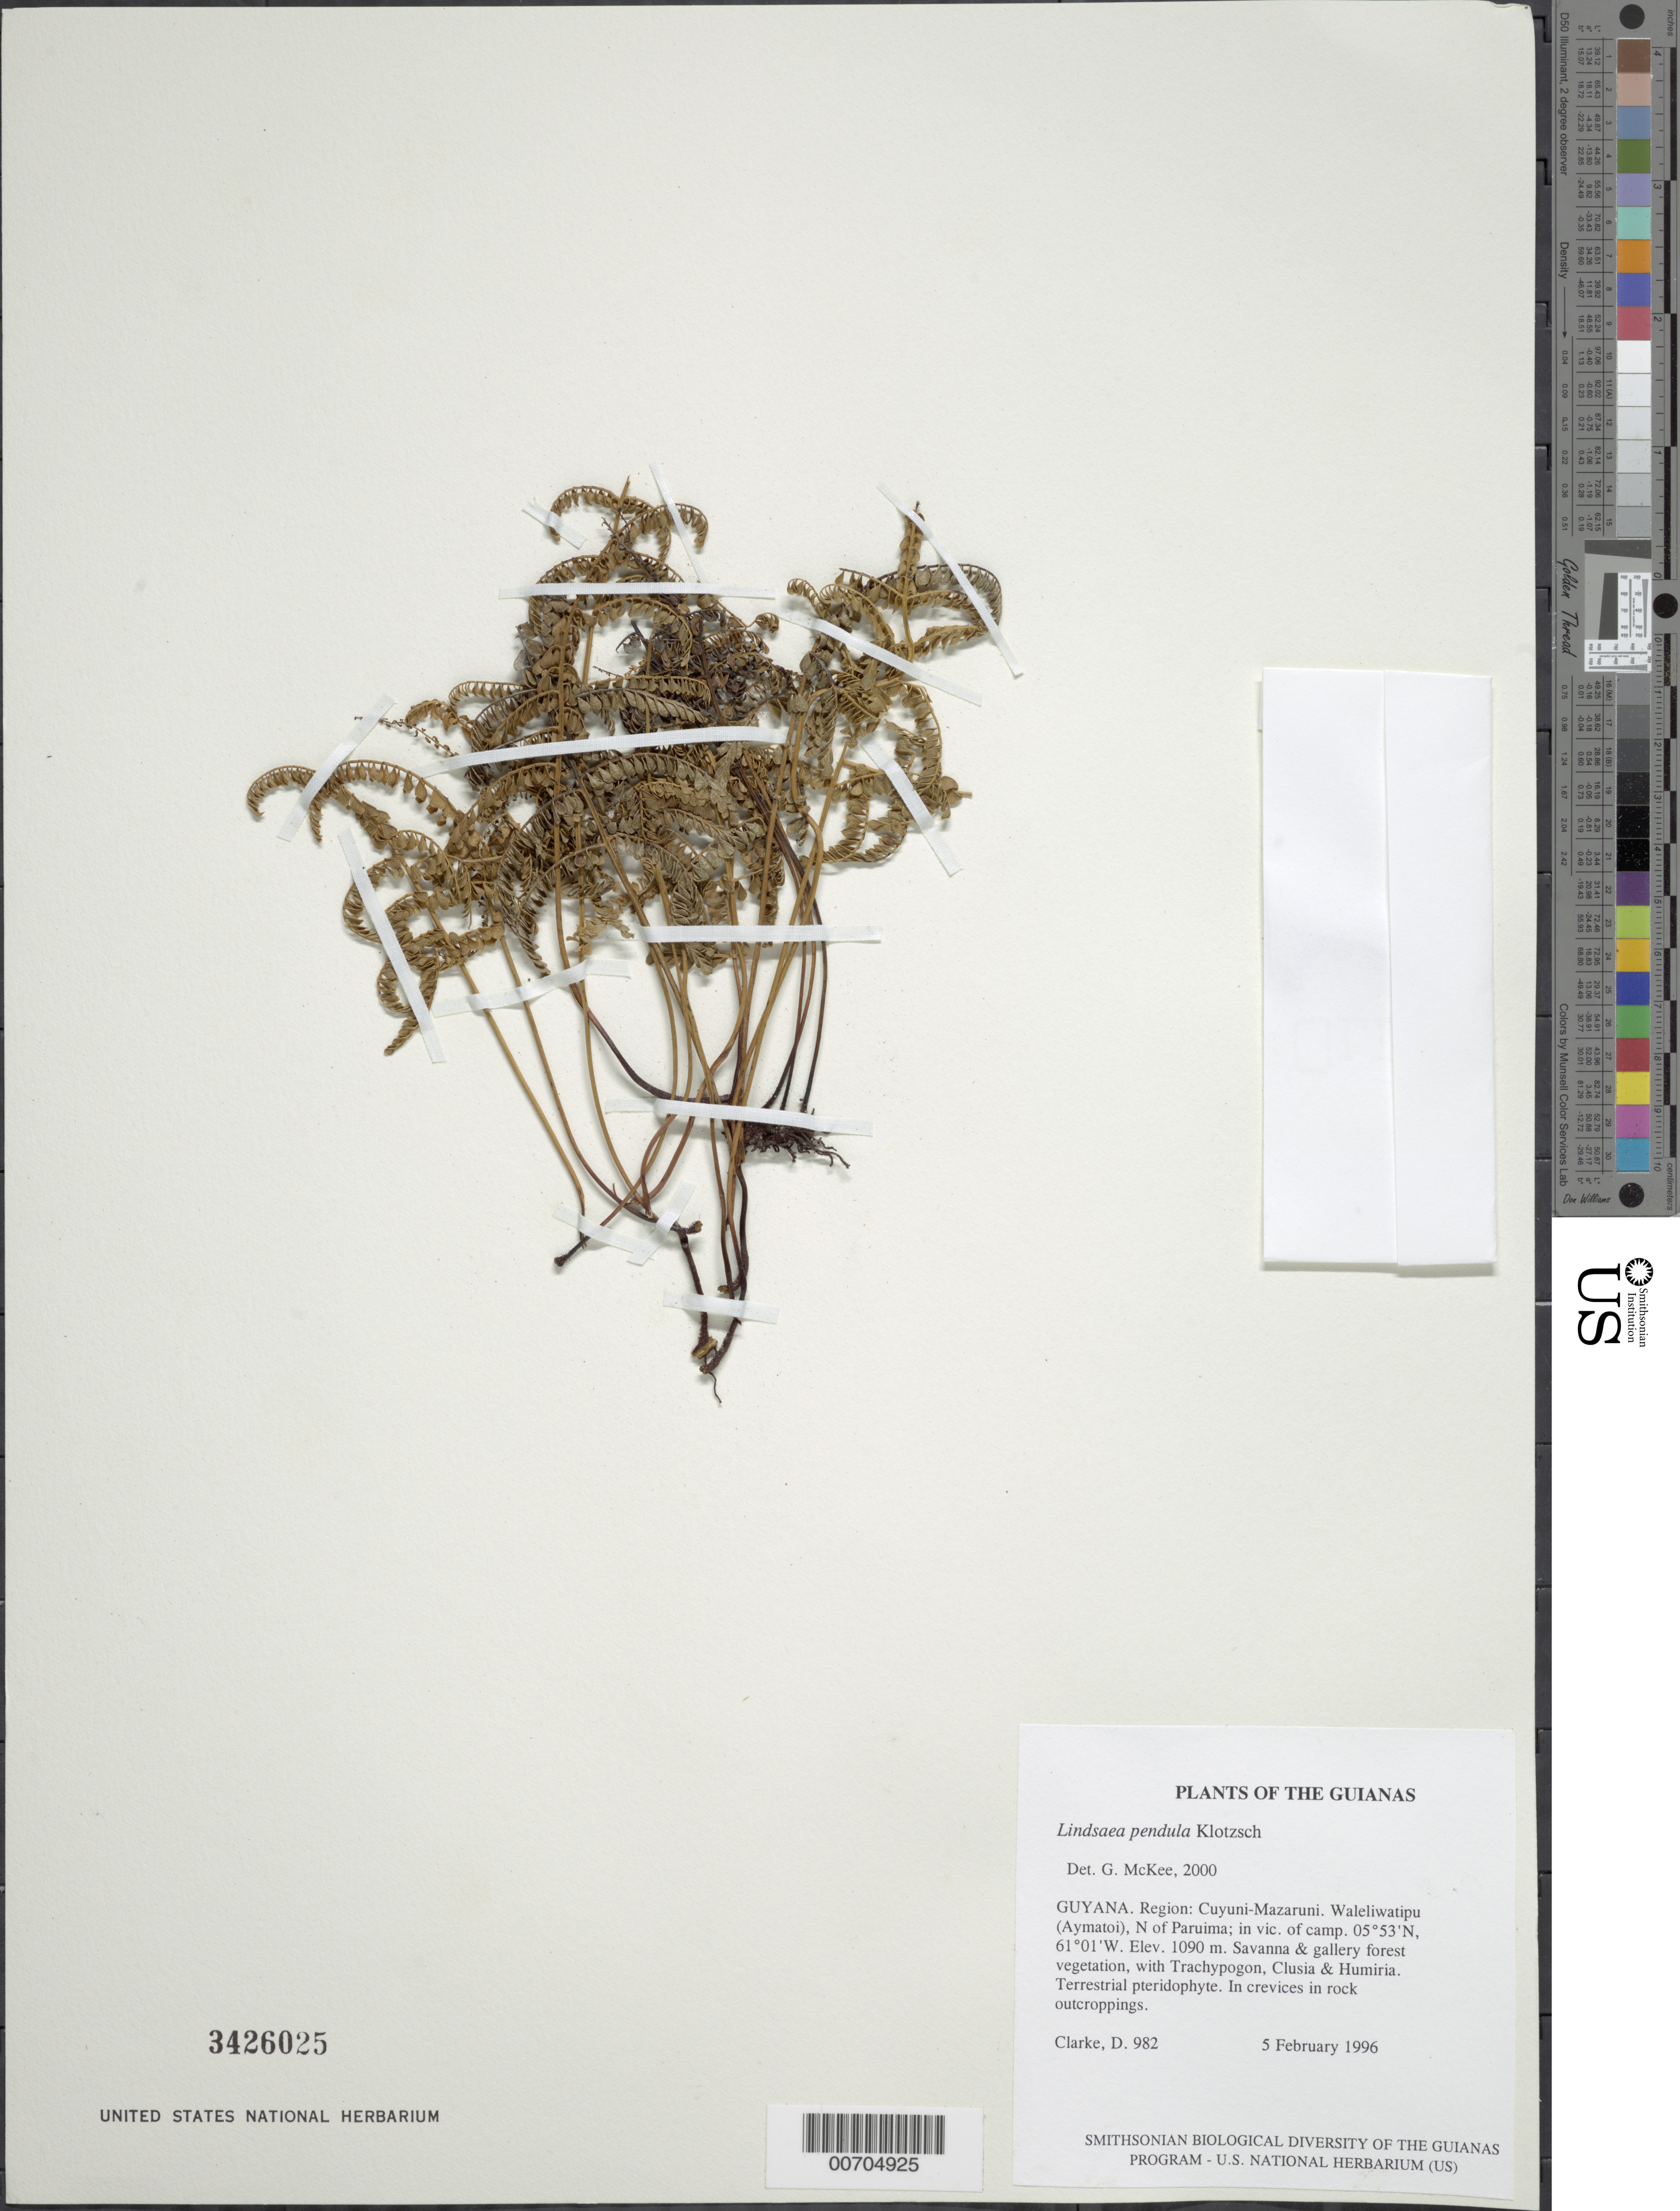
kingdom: Plantae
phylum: Tracheophyta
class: Polypodiopsida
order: Polypodiales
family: Lindsaeaceae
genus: Lindsaea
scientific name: Lindsaea pendula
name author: Klotzsch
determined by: McKee, G. S., (US), NMNH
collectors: H. D. Clarke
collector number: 982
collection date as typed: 5 February 1996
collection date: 1996-02-05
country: Guyana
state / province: Cuyuni-Mazaruni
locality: Waleliwatipu (Aymatoi), N of Paruima; in vic. of camp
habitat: Savanna & gallery forest vegetation, with Trachypogon, Clusia & Humiria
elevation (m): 1090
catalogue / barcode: US 3426025